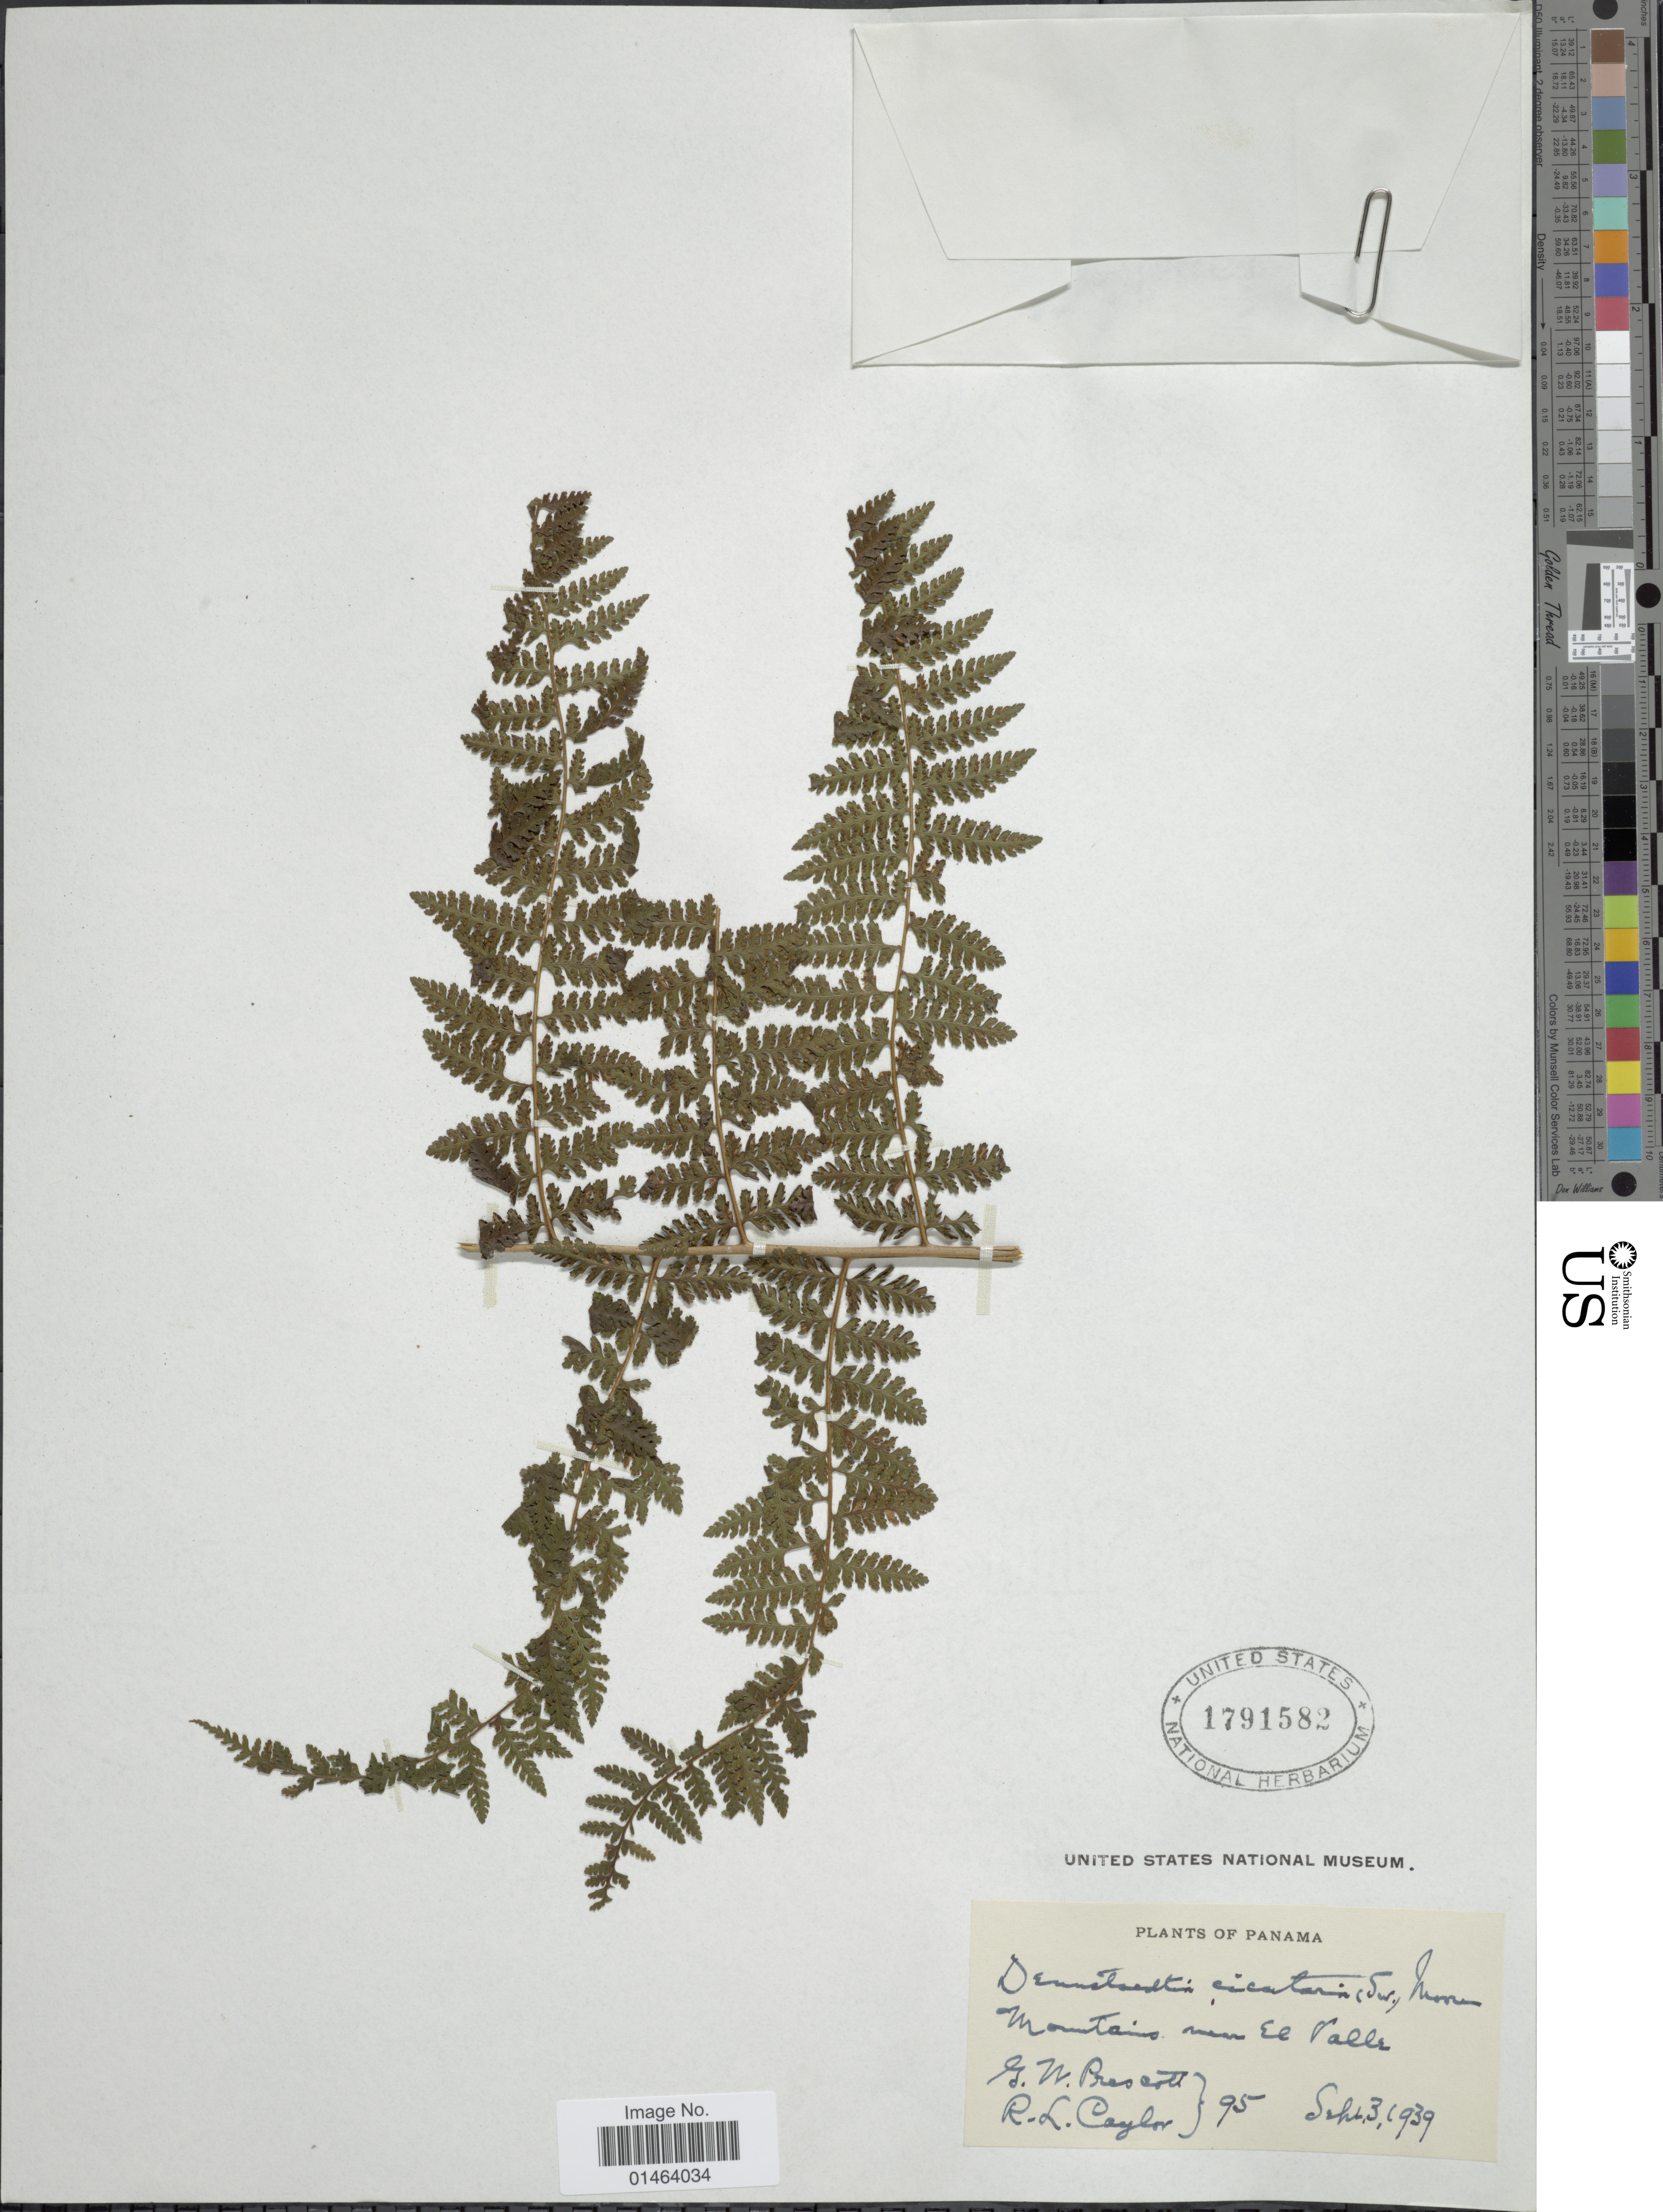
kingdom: Plantae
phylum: Tracheophyta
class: Polypodiopsida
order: Polypodiales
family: Dennstaedtiaceae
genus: Dennstaedtia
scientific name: Dennstaedtia cicutaria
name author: (Sw.) T. Moore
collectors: G. Prescott & R. Caylor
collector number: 95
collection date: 1939-09-03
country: Panama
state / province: Panamá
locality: Panama, Mountains, near El Valle.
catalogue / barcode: US 1791582